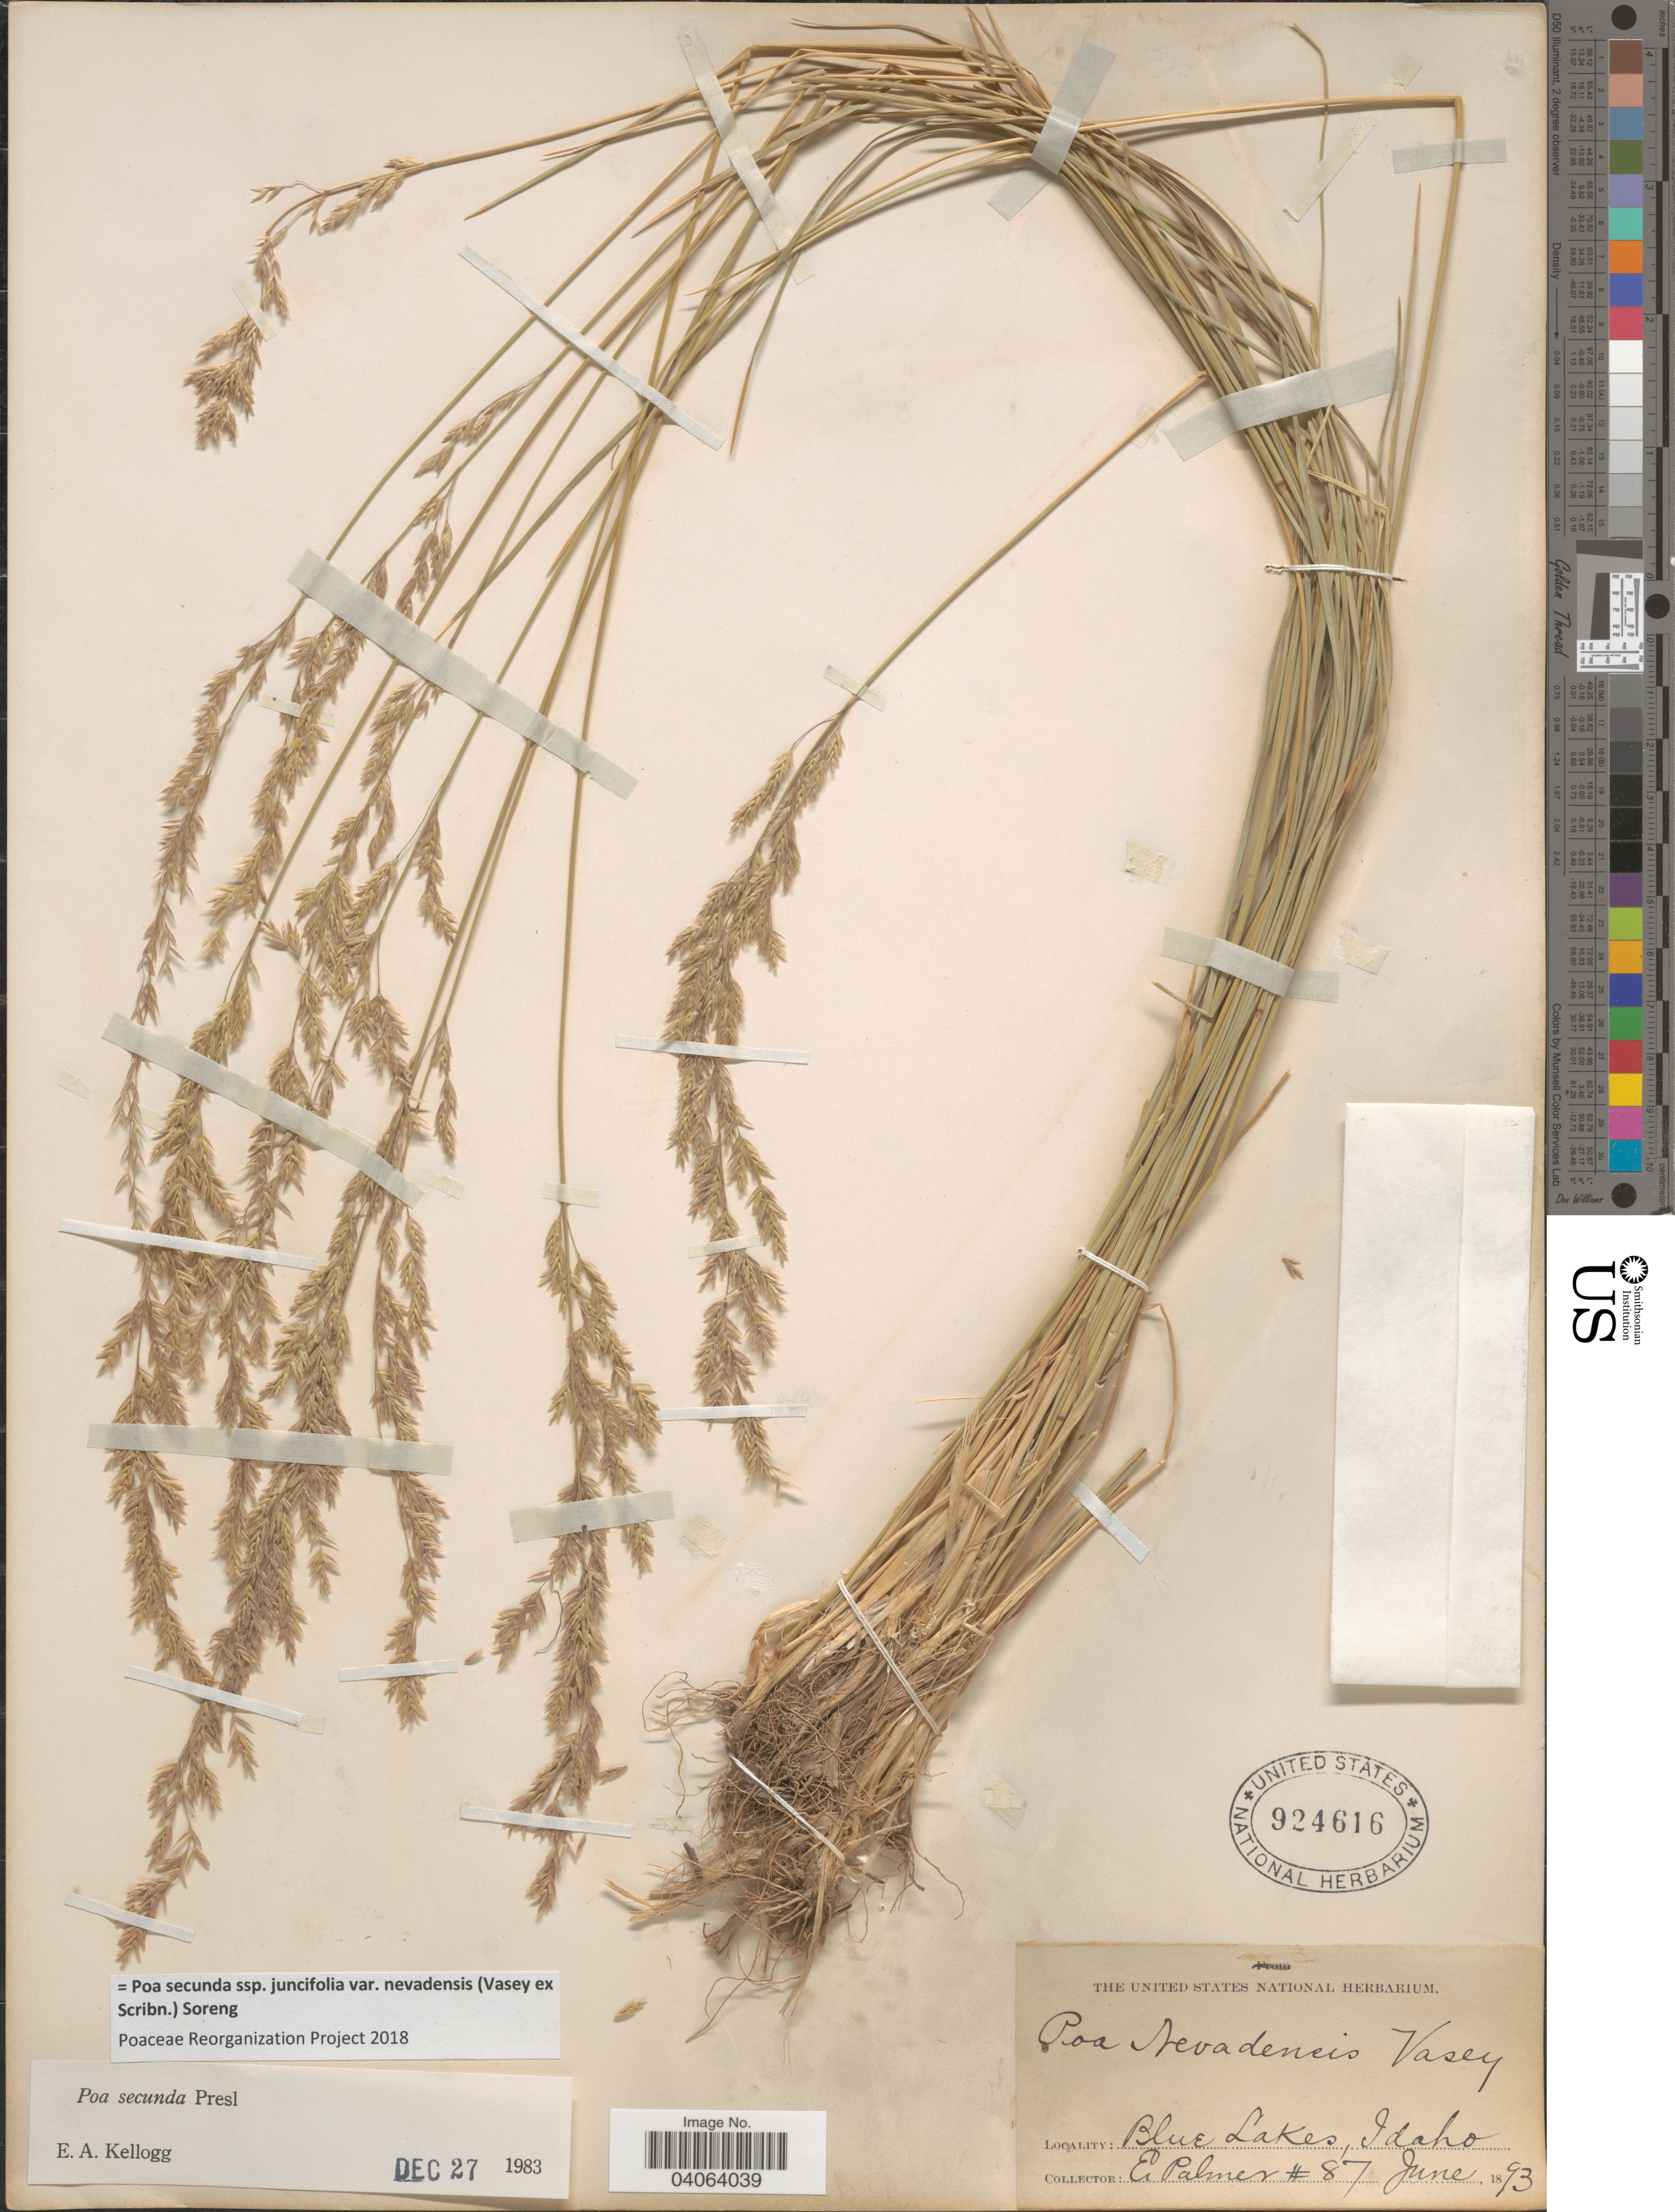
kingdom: Plantae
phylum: Tracheophyta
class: Liliopsida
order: Poales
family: Poaceae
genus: Poa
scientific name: Poa secunda subsp. juncifolia var. nevadensis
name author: (Vasey ex Scribn.) Soreng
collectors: E. Palmer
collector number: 87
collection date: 1893-06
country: United States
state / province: Idaho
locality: Blue Lakes.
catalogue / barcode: US 924616